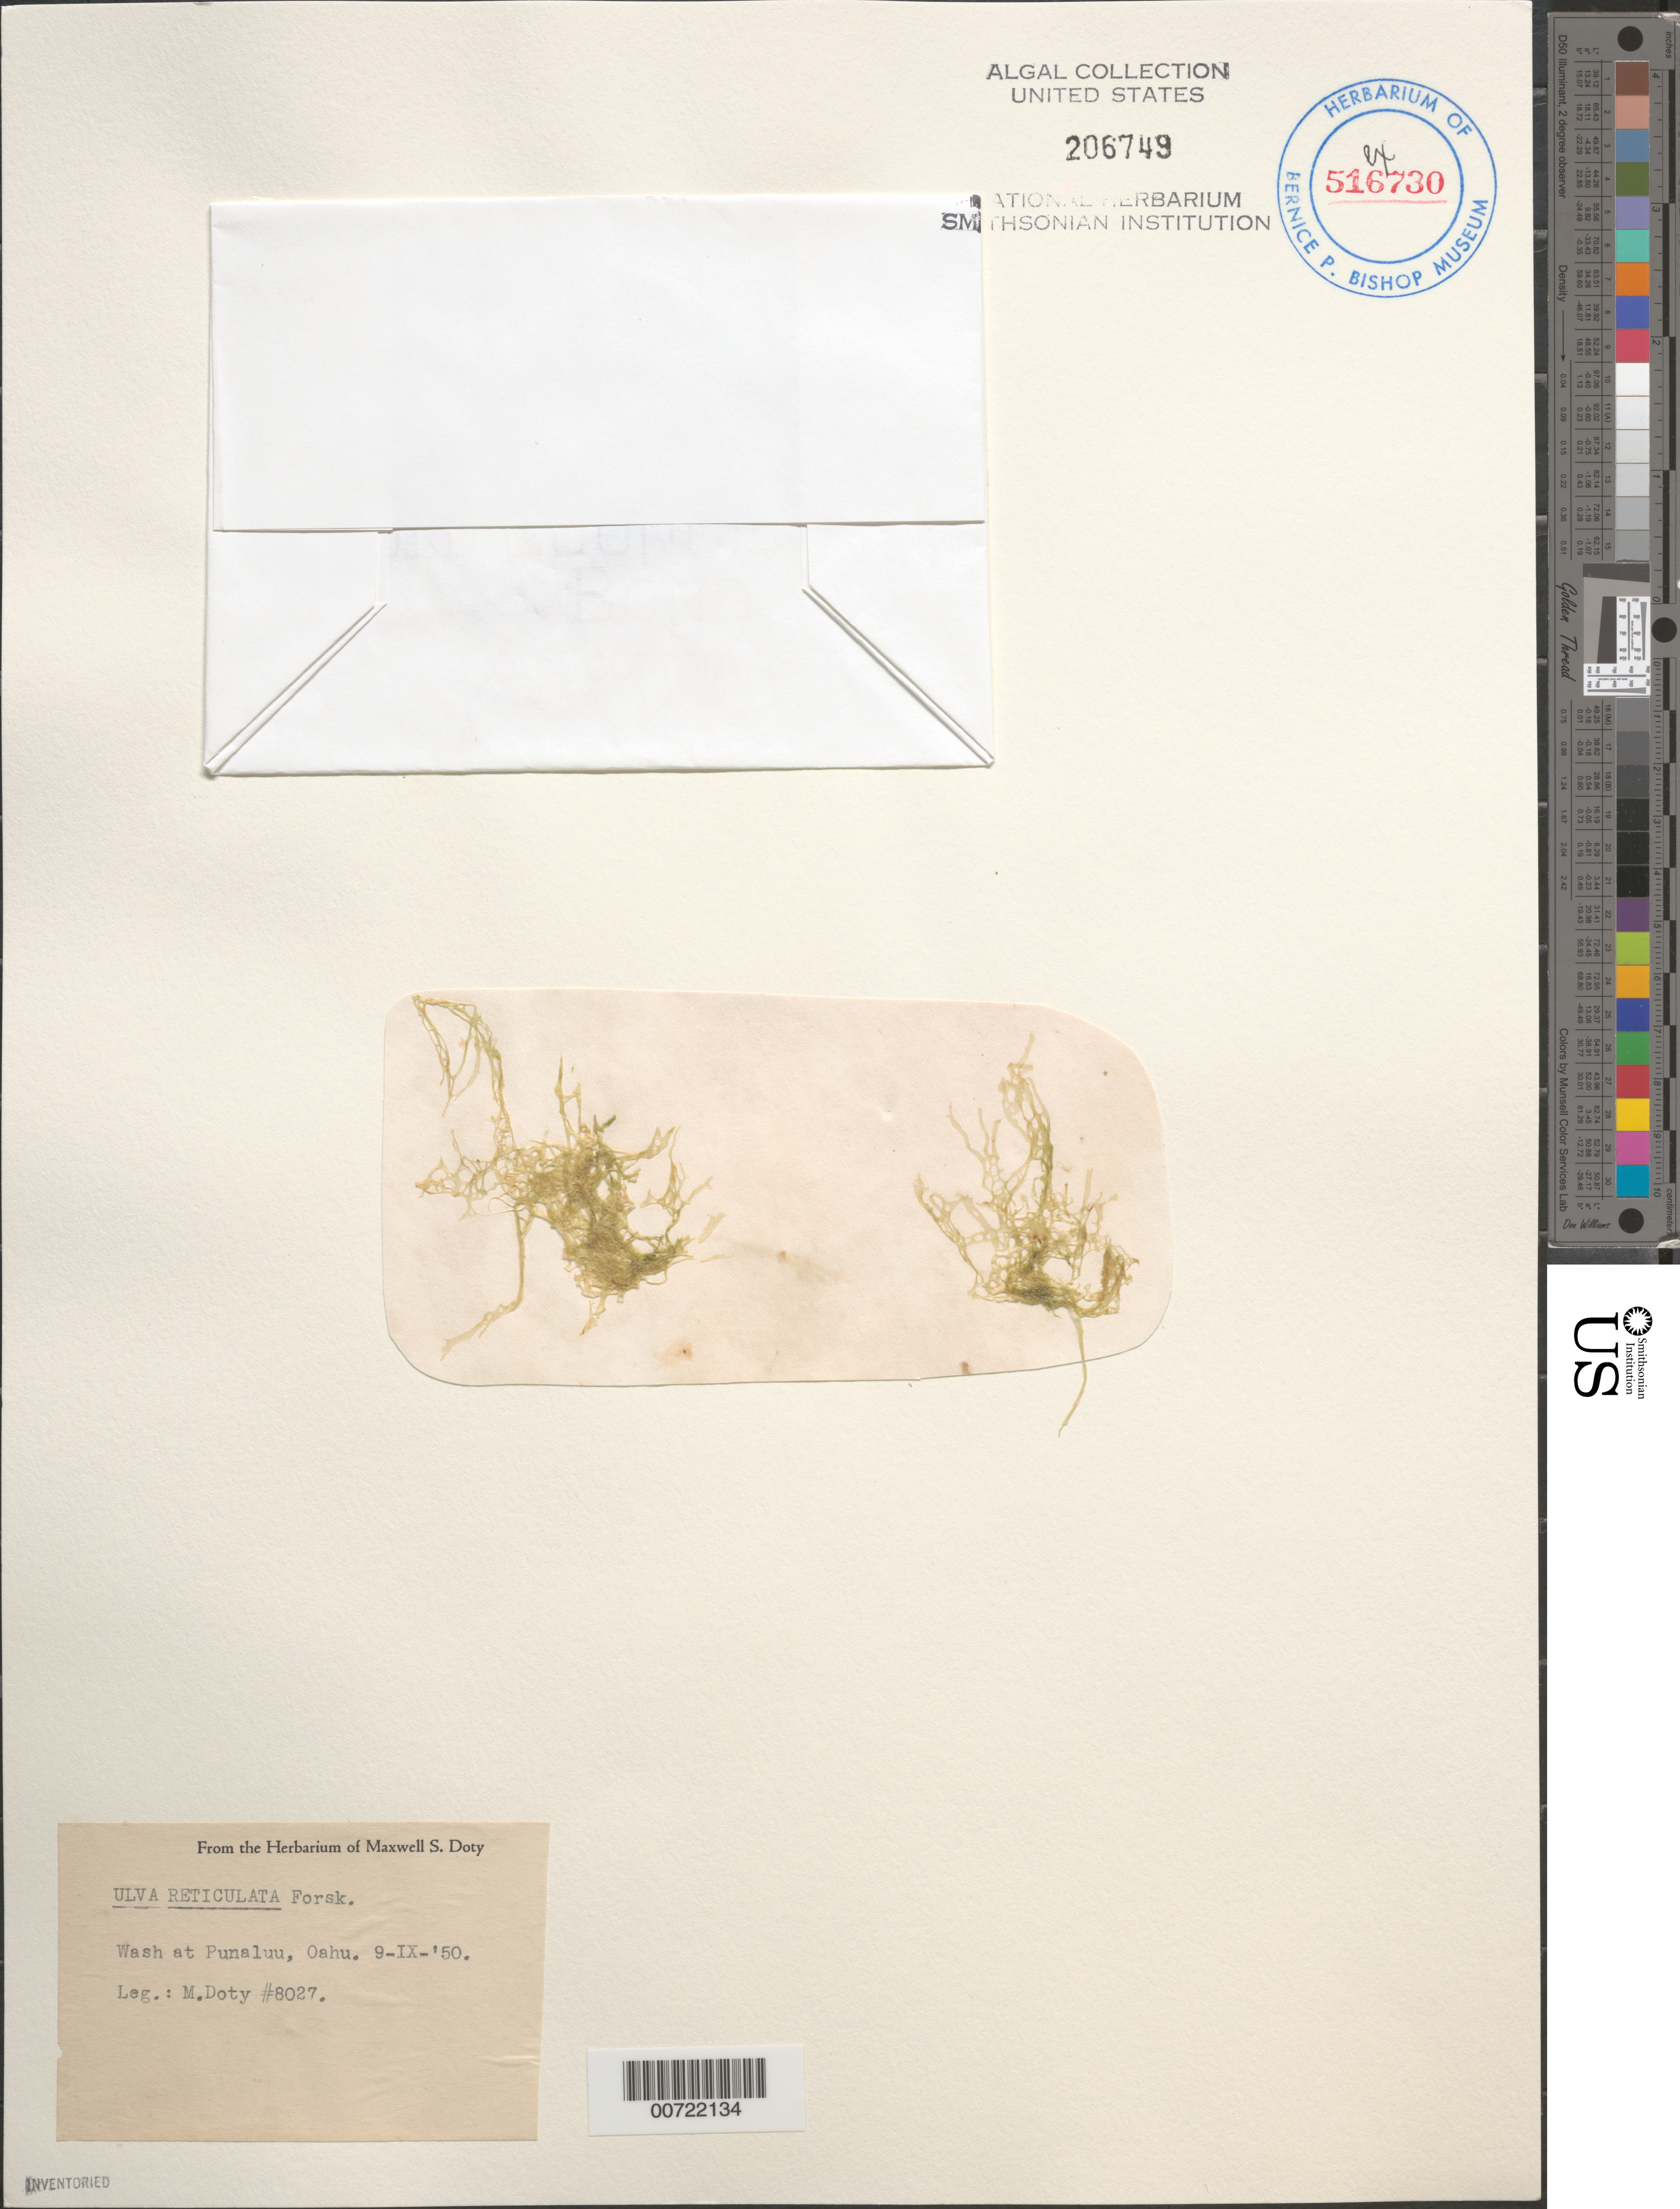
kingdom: Plantae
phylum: Chlorophyta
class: Ulvophyceae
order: Ulvales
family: Ulvaceae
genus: Ulva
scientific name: Ulva reticulata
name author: Forssk.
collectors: M. S. Doty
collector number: MSD 8027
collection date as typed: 09. IX. 1950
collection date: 1950-09-09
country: United States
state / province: Hawaii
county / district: Honolulu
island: Oahu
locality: Punaluu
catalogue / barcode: US 206749